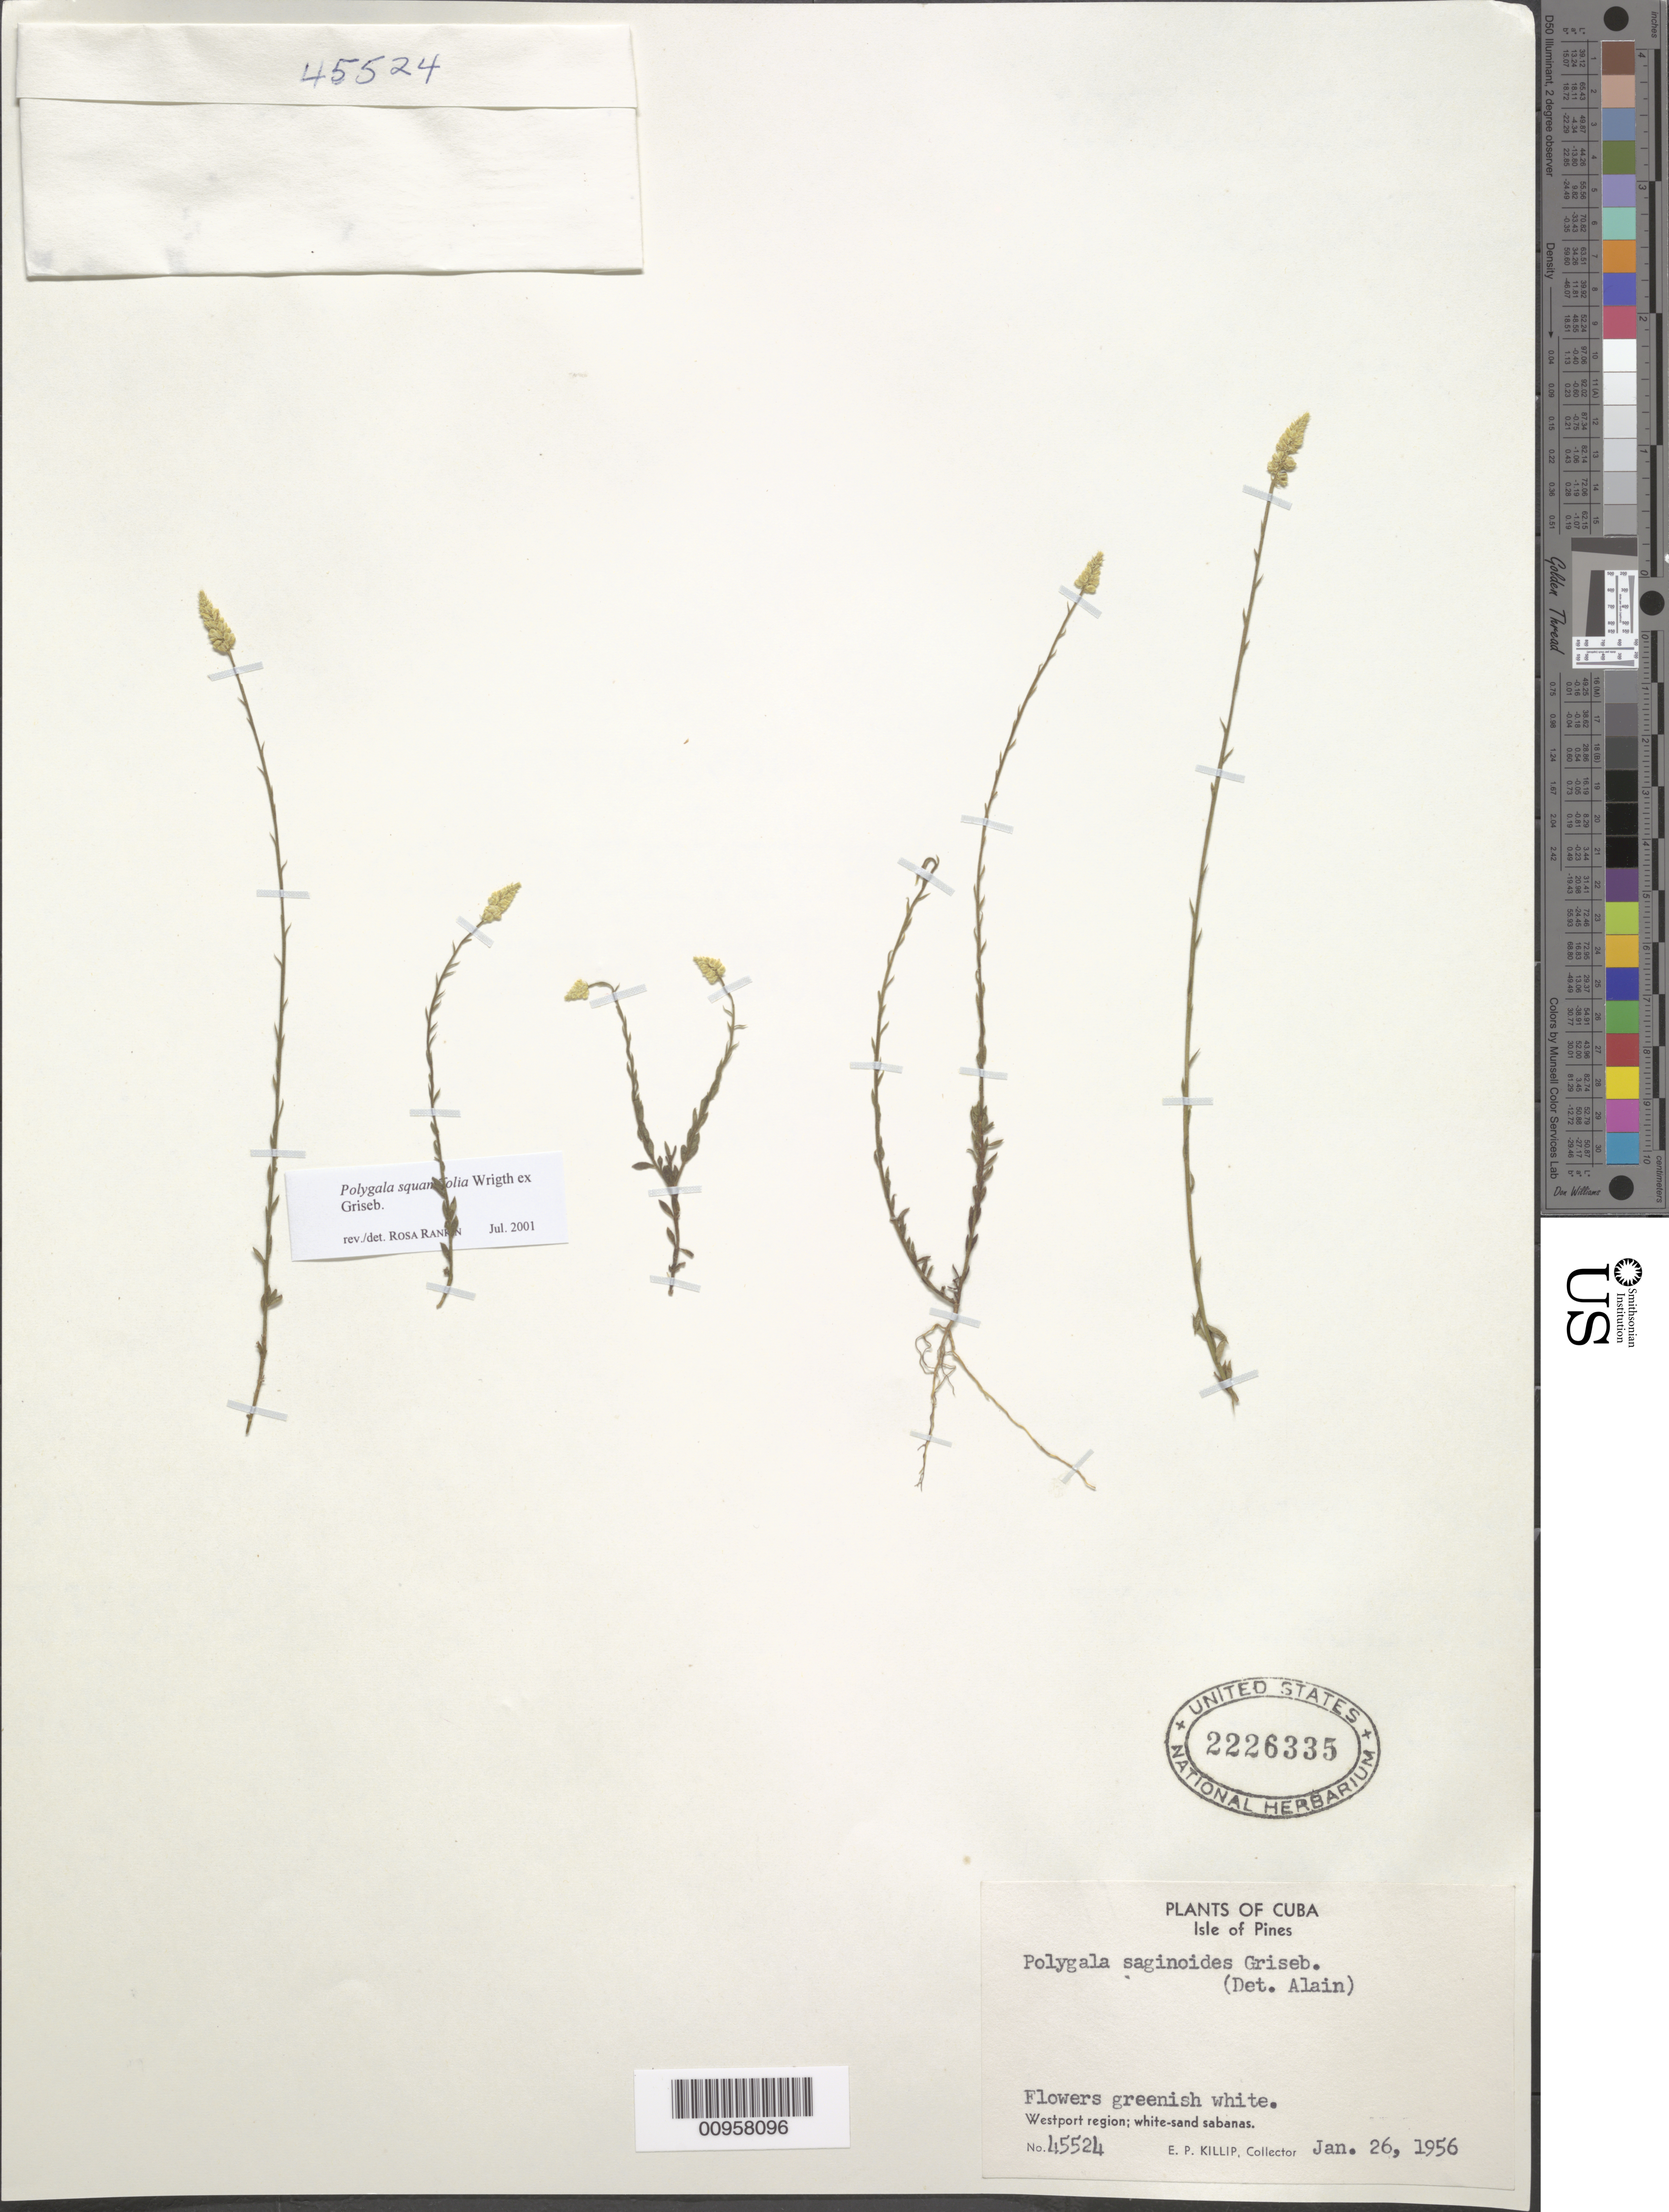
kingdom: Plantae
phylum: Tracheophyta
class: Magnoliopsida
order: Fabales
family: Polygalaceae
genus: Polygala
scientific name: Polygala squamifolia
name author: C. Wright in Griseb.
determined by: Rankin Rodriguez, Rosa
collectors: E. P. Killip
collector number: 45524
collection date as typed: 26 Jan 1956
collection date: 1956-01-26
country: Cuba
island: Isla de la Juventud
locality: Westport Region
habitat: White-sand sabanas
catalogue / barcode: US 2226335